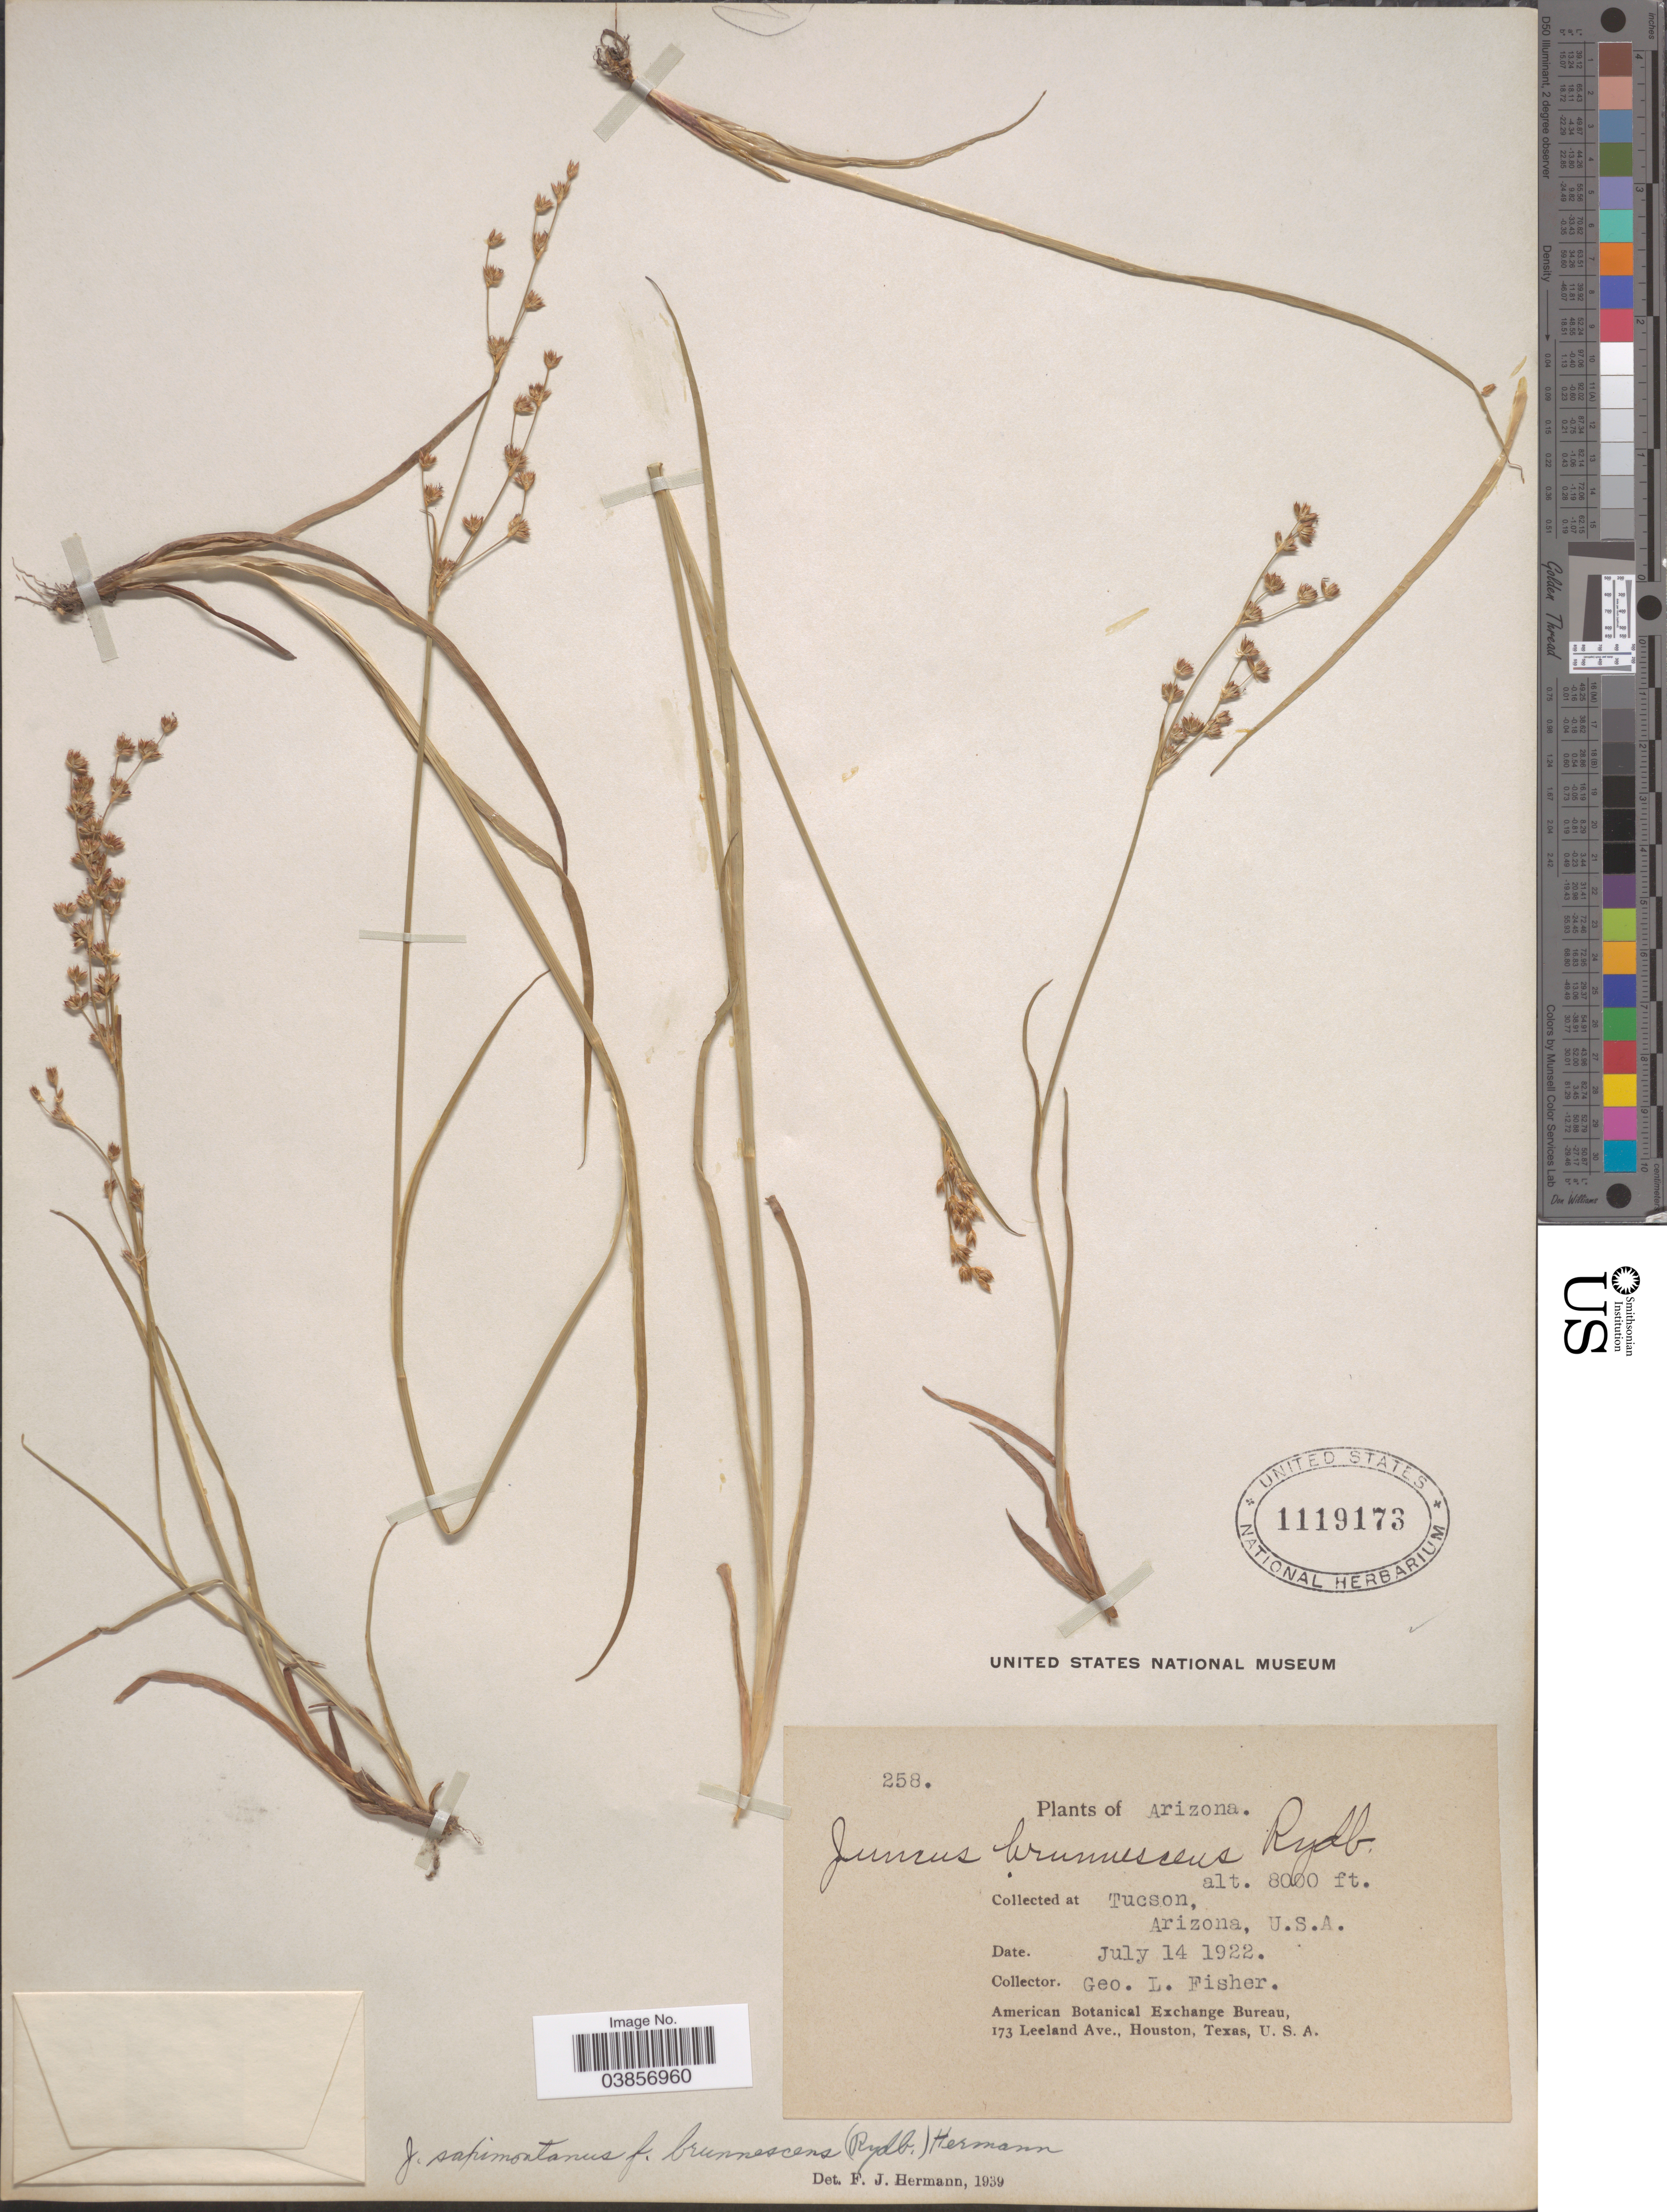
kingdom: Plantae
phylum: Tracheophyta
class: Liliopsida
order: Poales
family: Juncaceae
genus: Juncus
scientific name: Juncus saximontanus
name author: A. Nelson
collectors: G. L. Fisher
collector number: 258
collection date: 1922-07-14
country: United States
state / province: Arizona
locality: Tucson.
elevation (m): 2438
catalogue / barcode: US 1119173